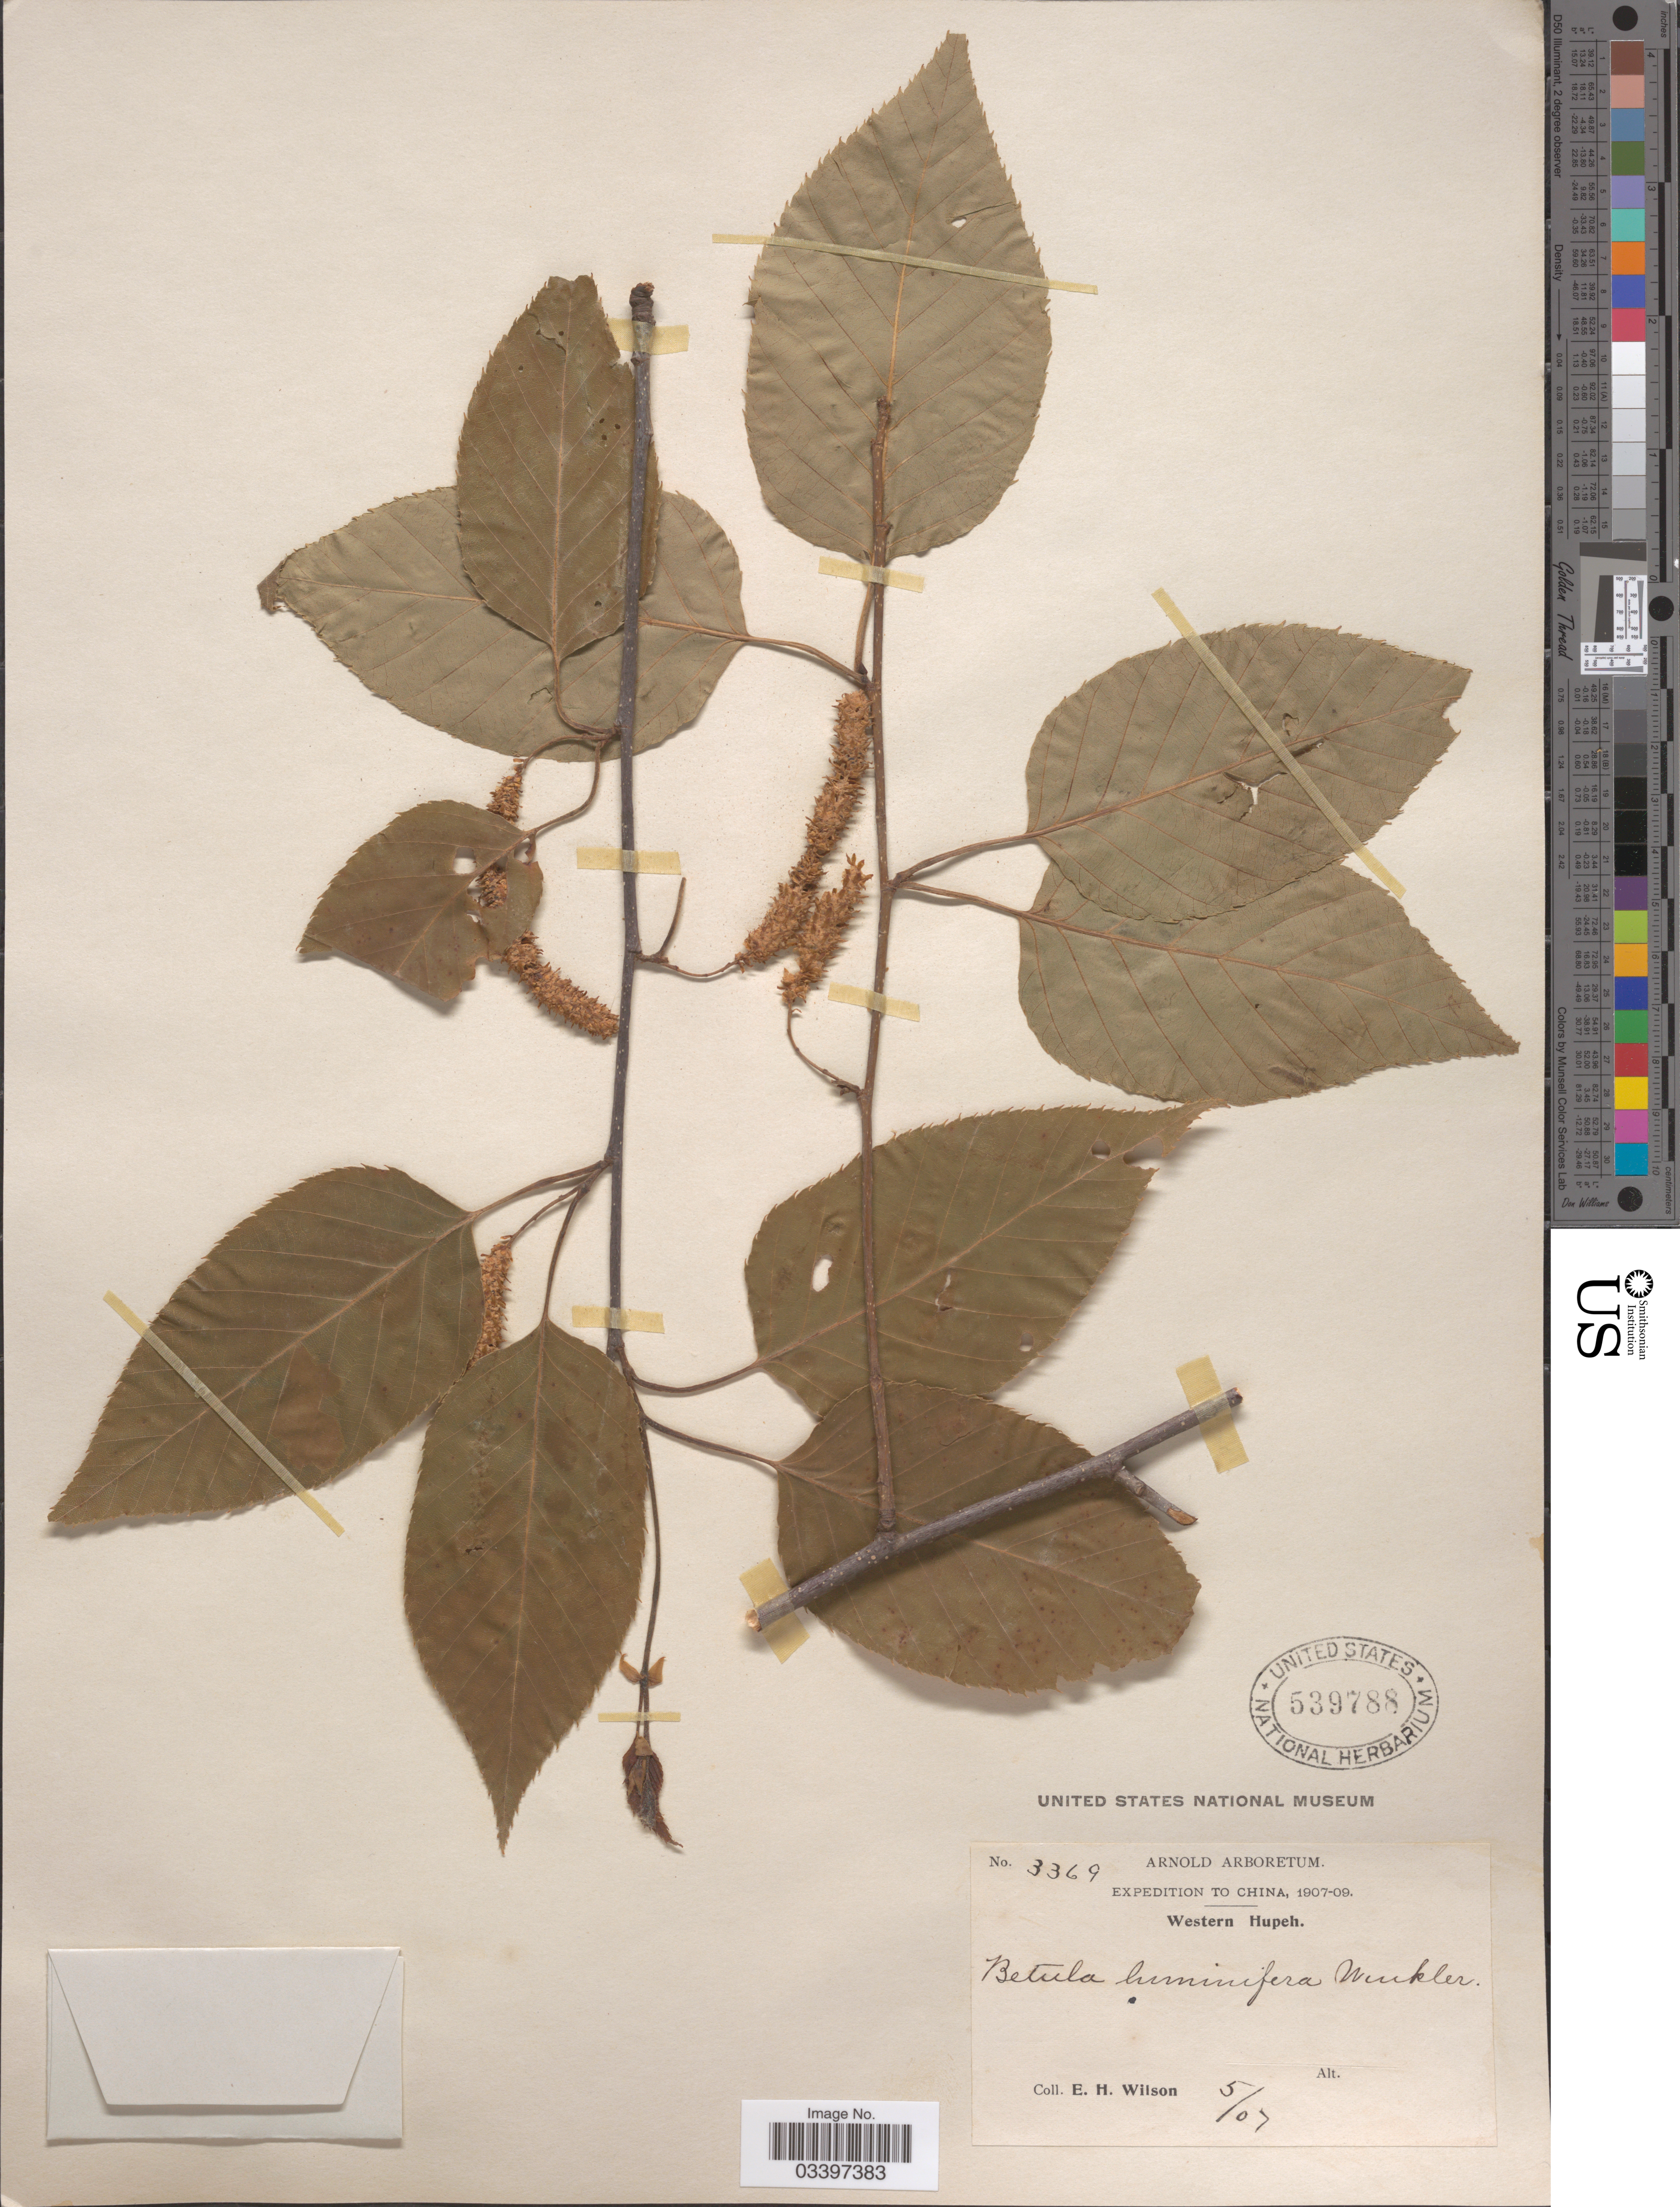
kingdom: Plantae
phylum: Tracheophyta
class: Magnoliopsida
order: Fagales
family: Betulaceae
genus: Betula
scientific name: Betula luminifera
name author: H.J.P. Winkl.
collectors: E. Wilson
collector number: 3369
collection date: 1907-05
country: China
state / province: Hubei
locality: Western Hupeh.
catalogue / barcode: US 539788